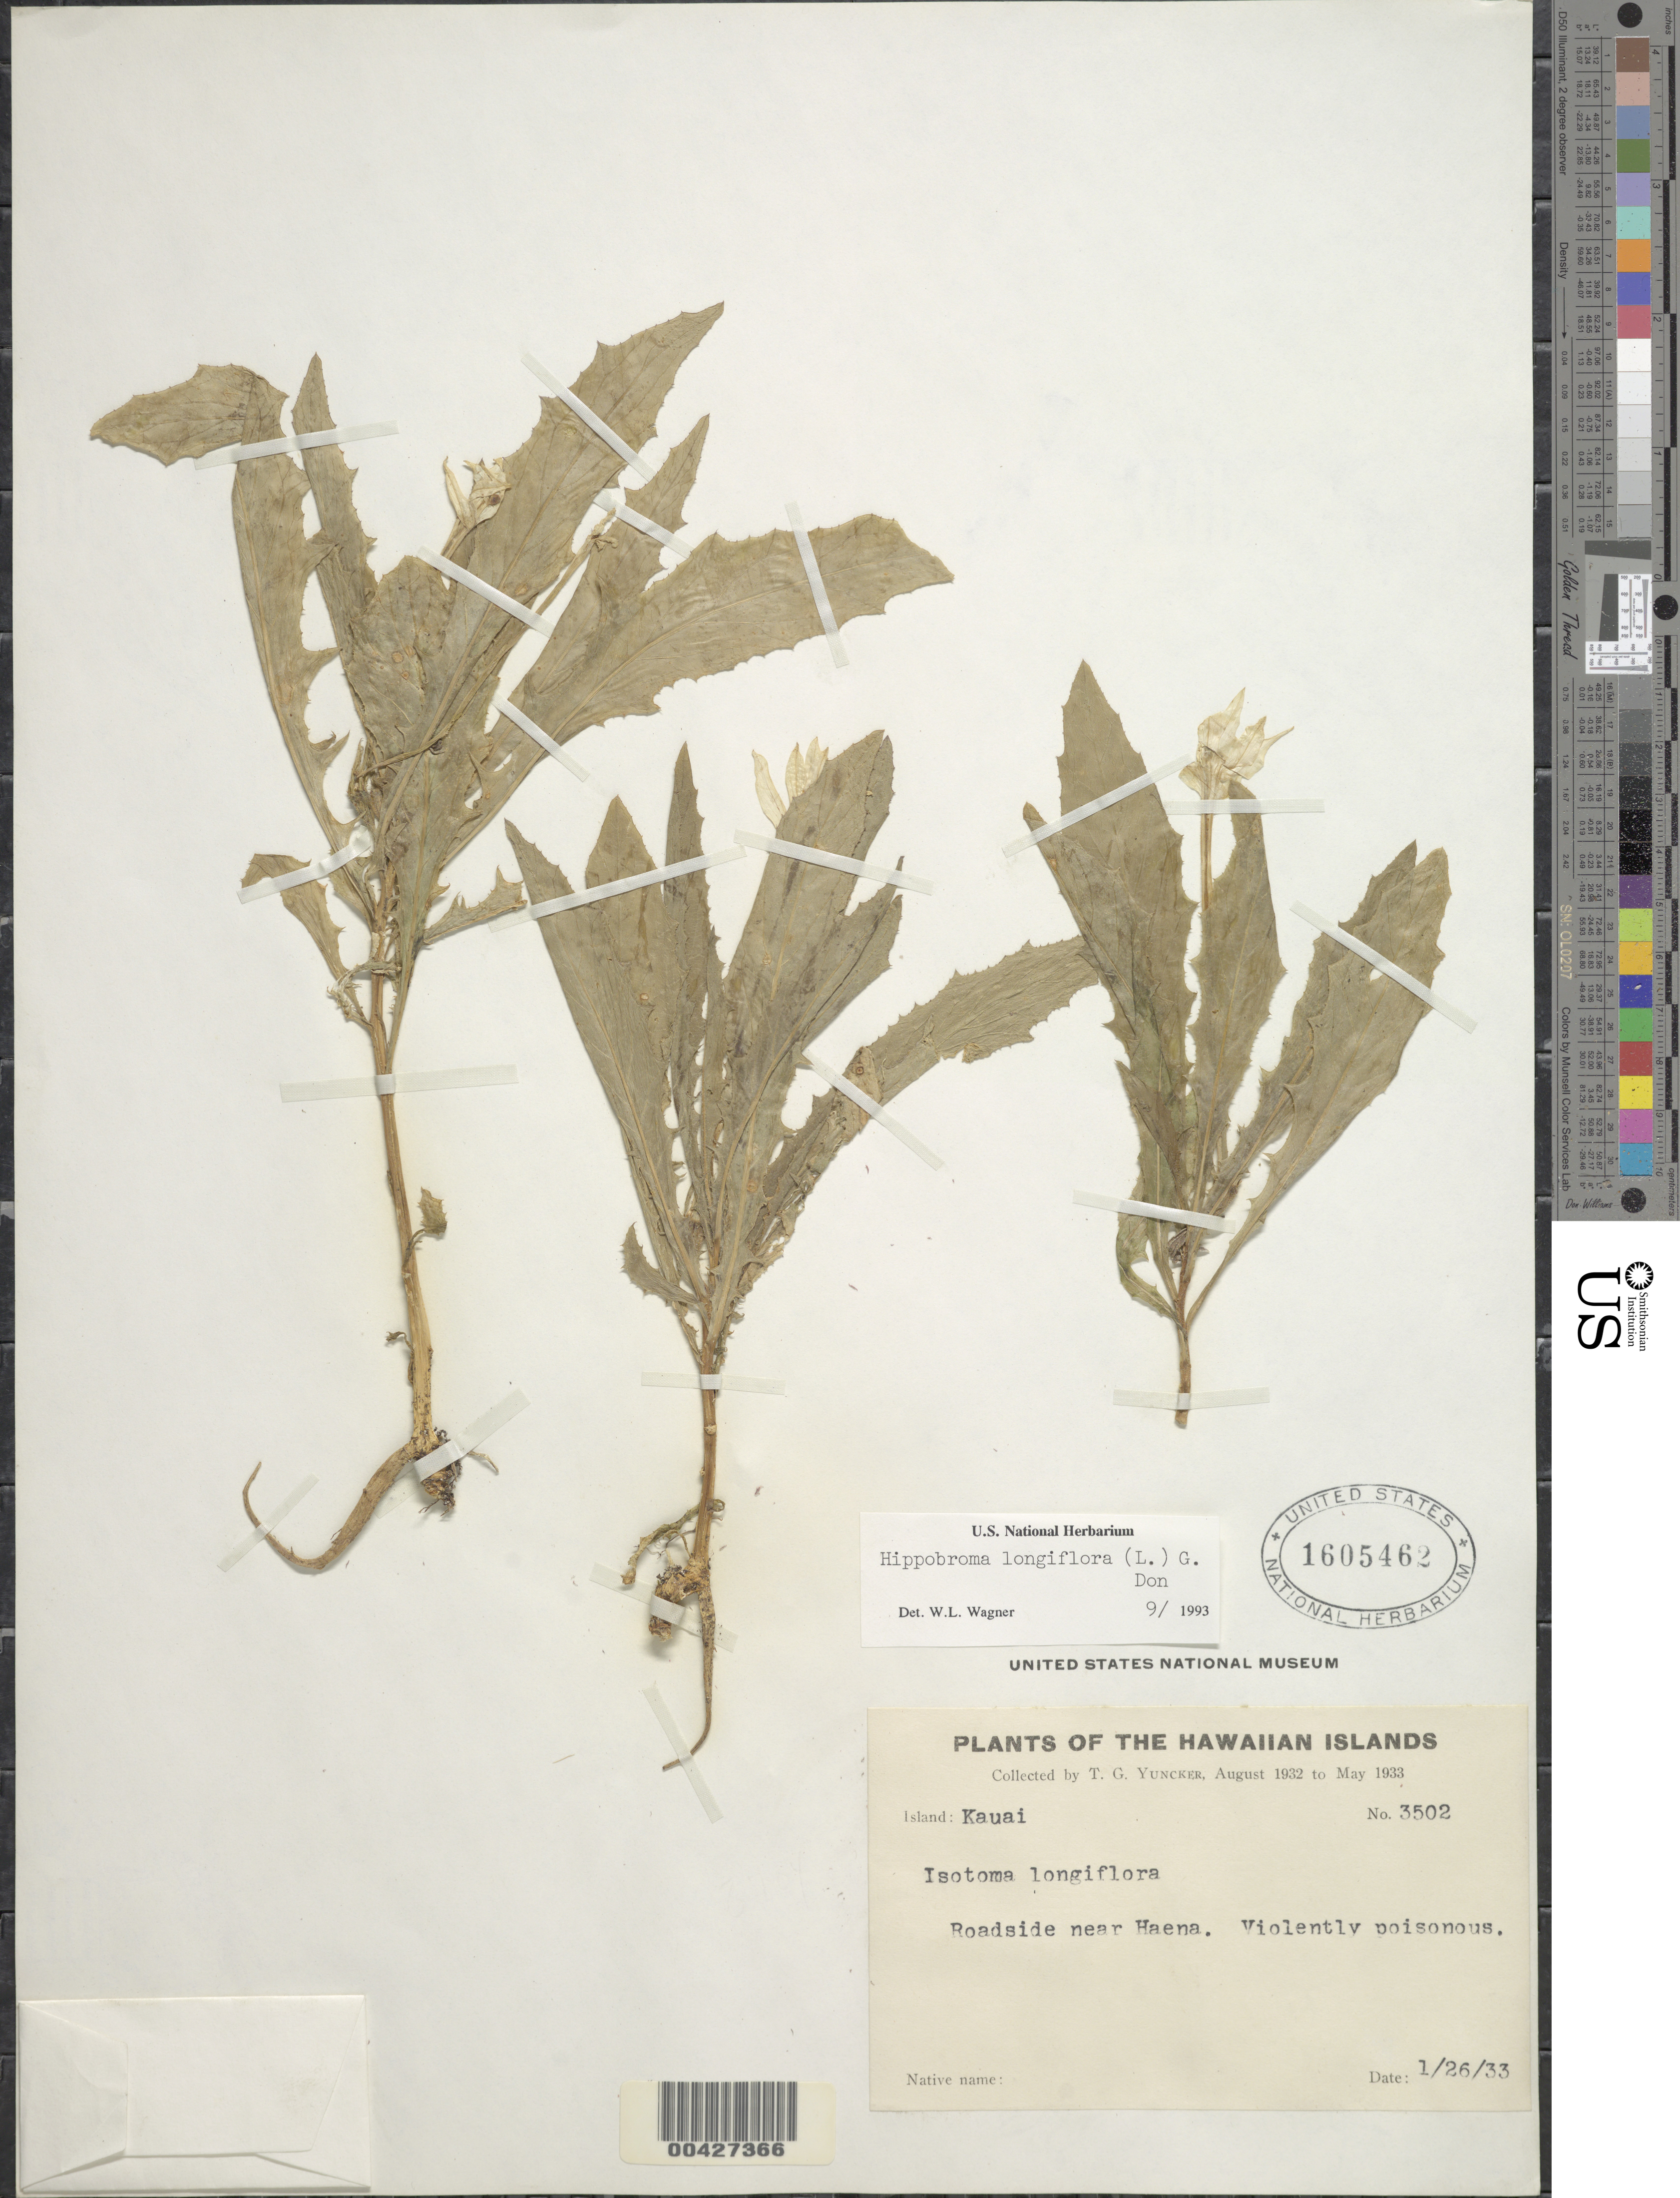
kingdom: Plantae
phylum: Tracheophyta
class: Magnoliopsida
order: Asterales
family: Campanulaceae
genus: Hippobroma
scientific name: Hippobroma longiflora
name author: (L.) G. Don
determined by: Wagner, W. L., (BOT), Smithsonian Institution - National Museum of Natural History (UNITED STATES)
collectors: T. G. Yuncker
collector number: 3502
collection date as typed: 26 Jan 1933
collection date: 1933-01-26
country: United States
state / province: Hawaii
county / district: Kauai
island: Kaua'i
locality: Roadside near Haena.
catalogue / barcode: US 1605462